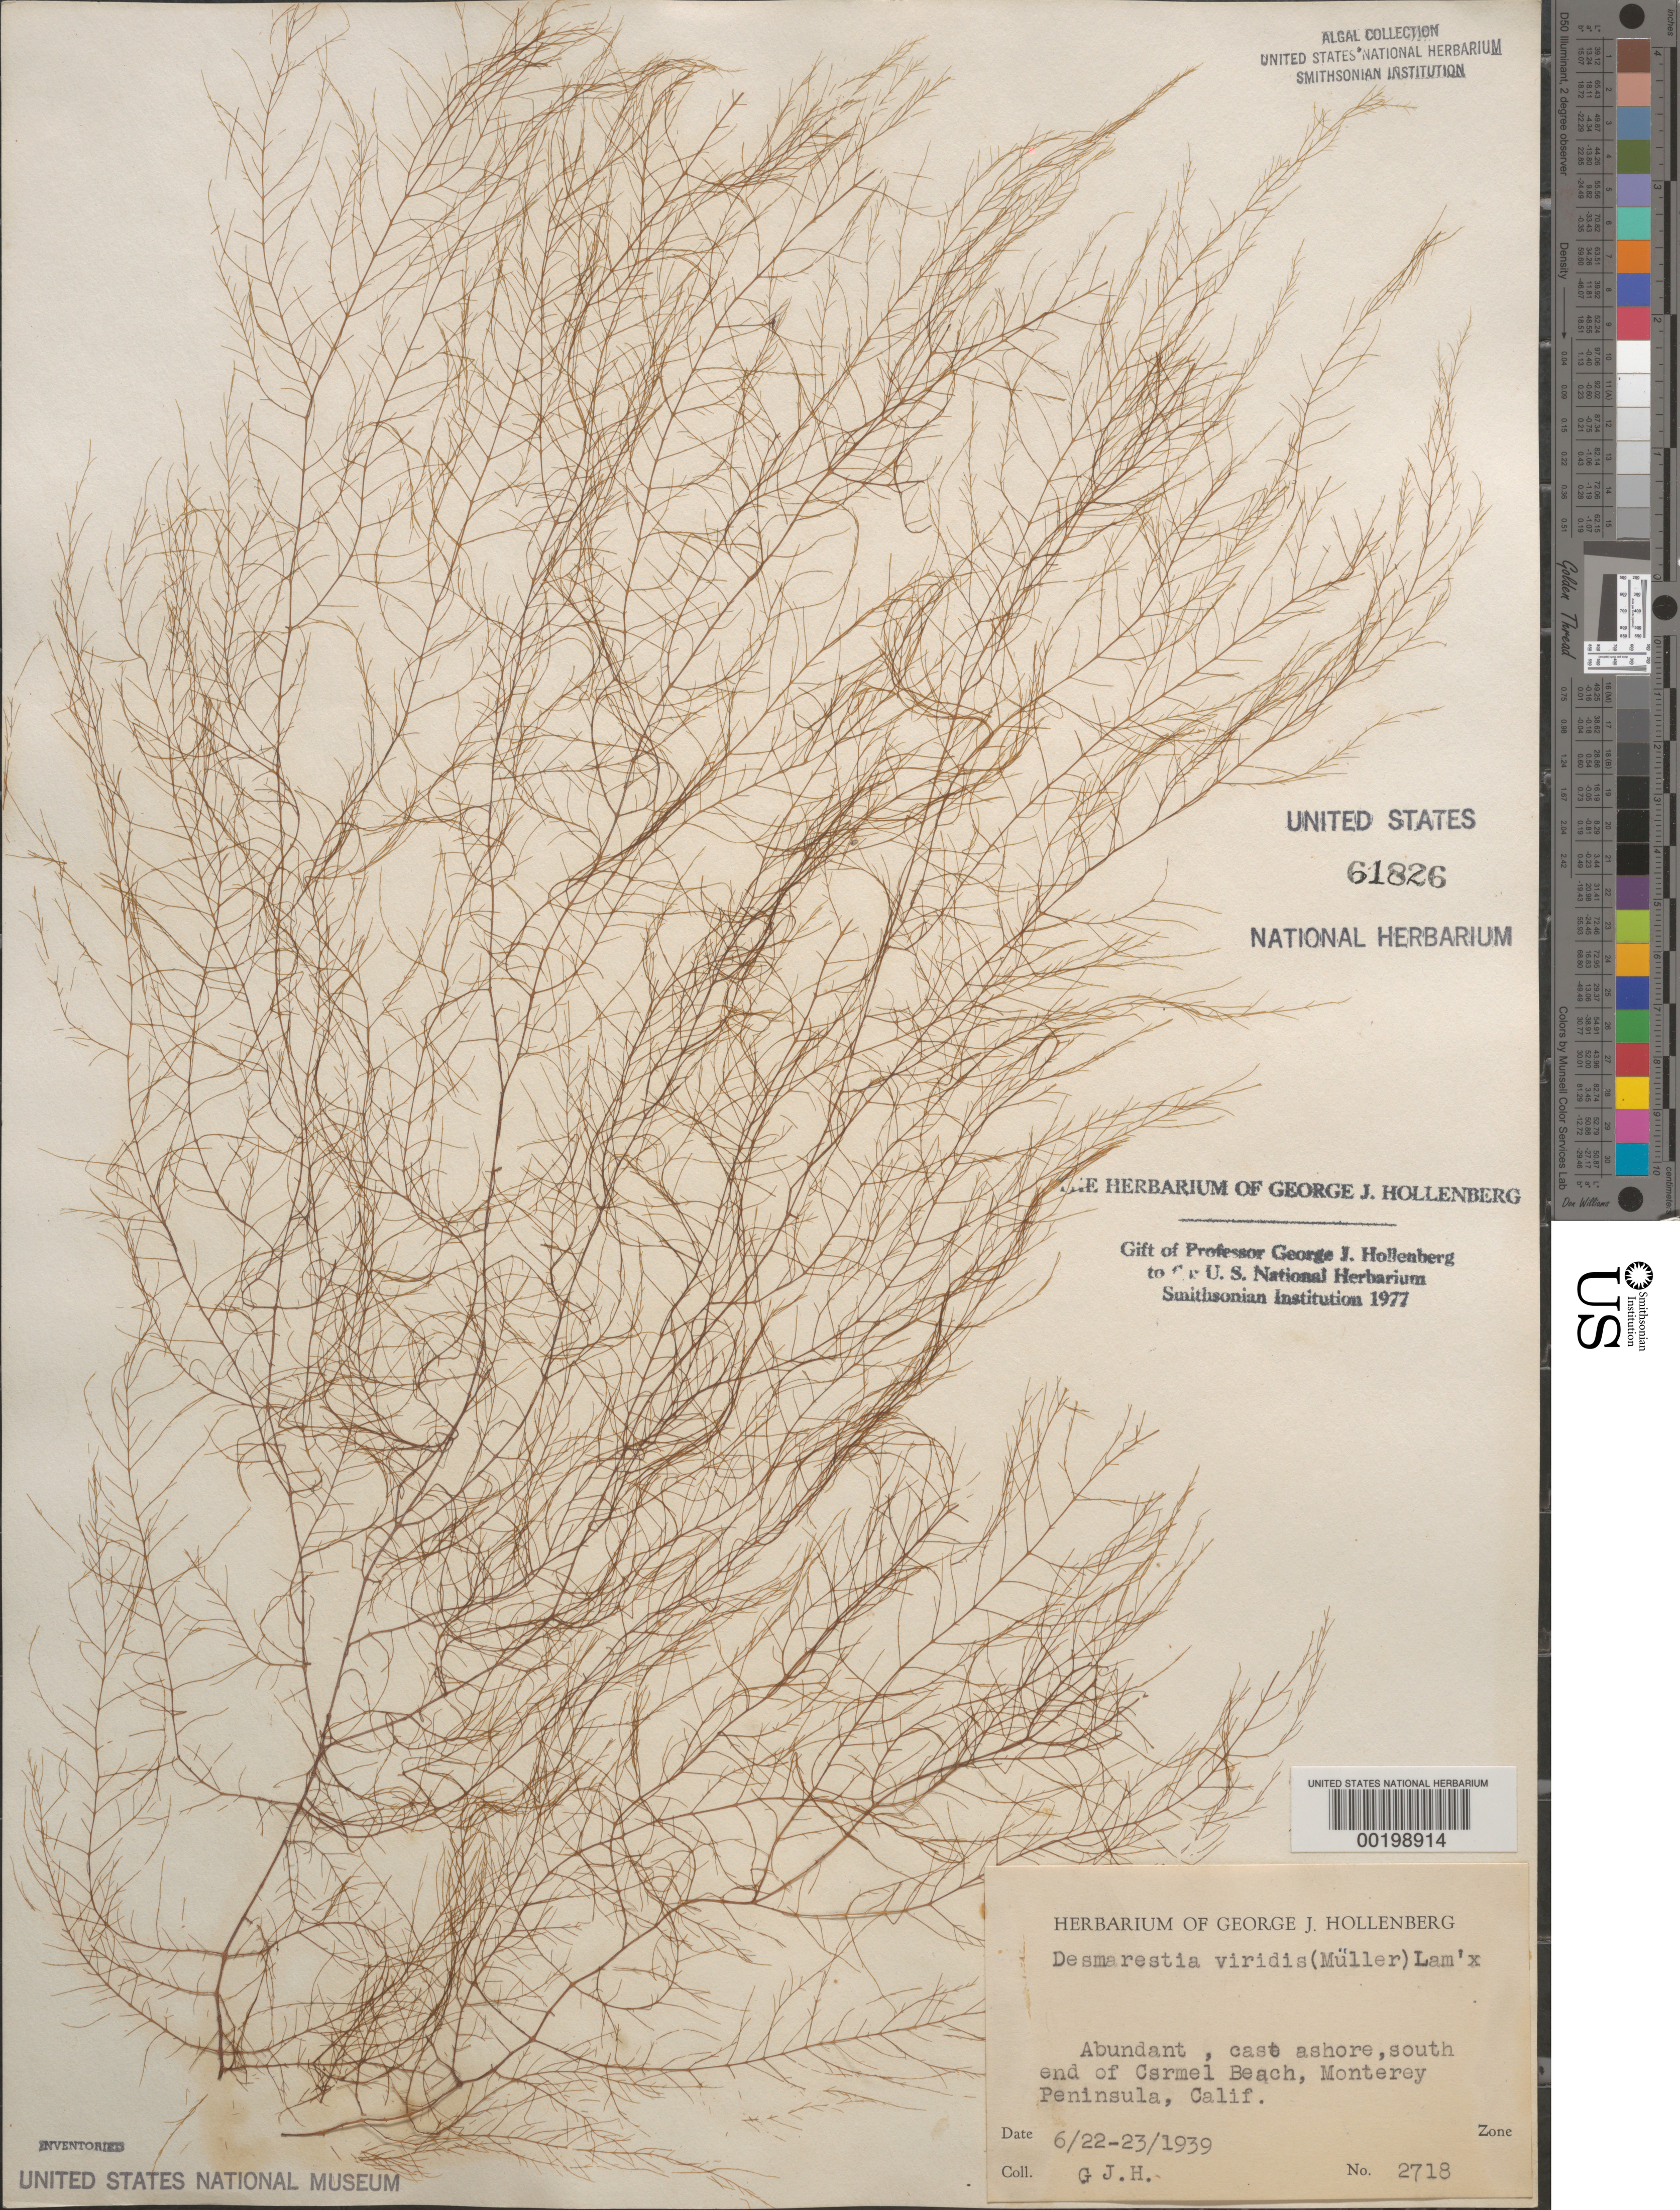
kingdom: Chromista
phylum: Ochrophyta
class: Phaeophyceae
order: Desmarestiales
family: Desmarestiaceae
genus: Desmarestia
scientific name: Desmarestia viridis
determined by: Hollenberg, George J.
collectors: G. Hollenberg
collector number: GJH 2718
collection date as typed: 22 Jun 1939 TO 23 Jun 1939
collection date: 1939-06-22/1939-06-23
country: United States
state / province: California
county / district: Monterey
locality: Carmel Beach, Monterey Peninsula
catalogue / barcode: US 61826